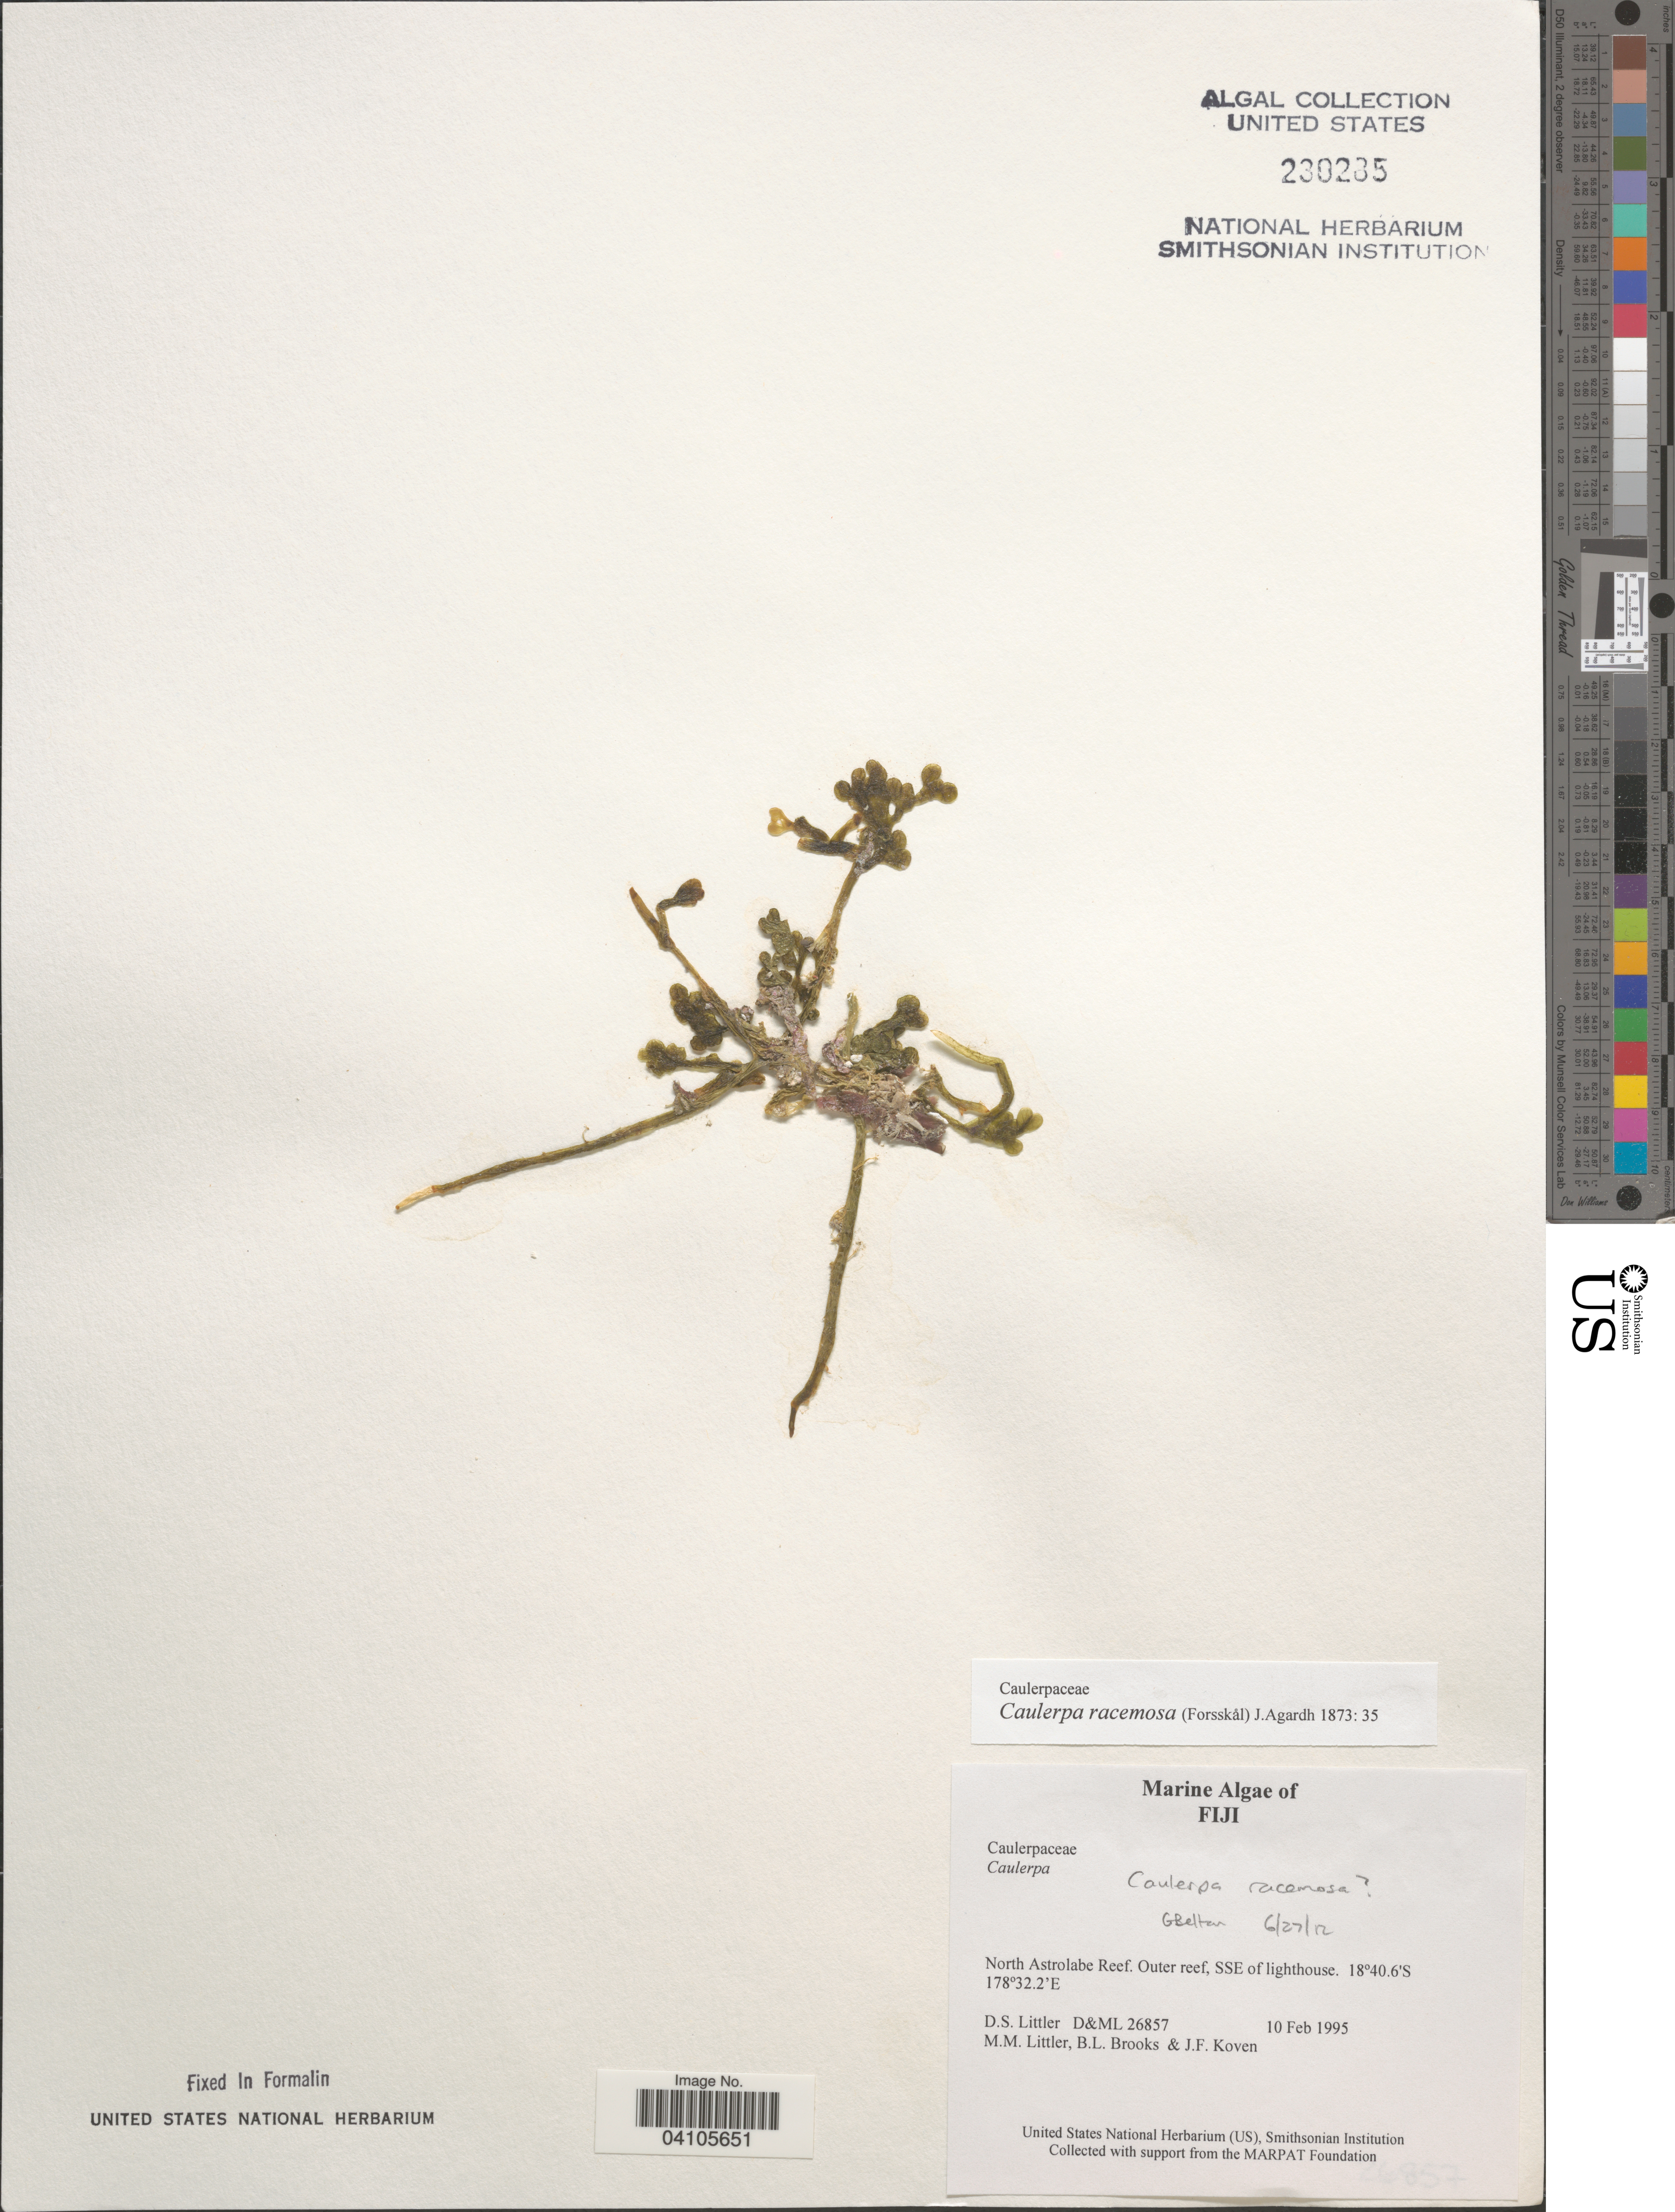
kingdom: Plantae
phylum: Chlorophyta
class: Ulvophyceae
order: Bryopsidales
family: Caulerpaceae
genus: Caulerpa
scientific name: Caulerpa racemosa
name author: (Forssk.) J. Agardh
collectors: D. S. Littler, B. Brooks & J. Koven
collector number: D&ML 26857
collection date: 1995-02-10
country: Fiji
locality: North Astrolabe Reef. Outer reef, SSE of lighthouse.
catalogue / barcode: US 230285